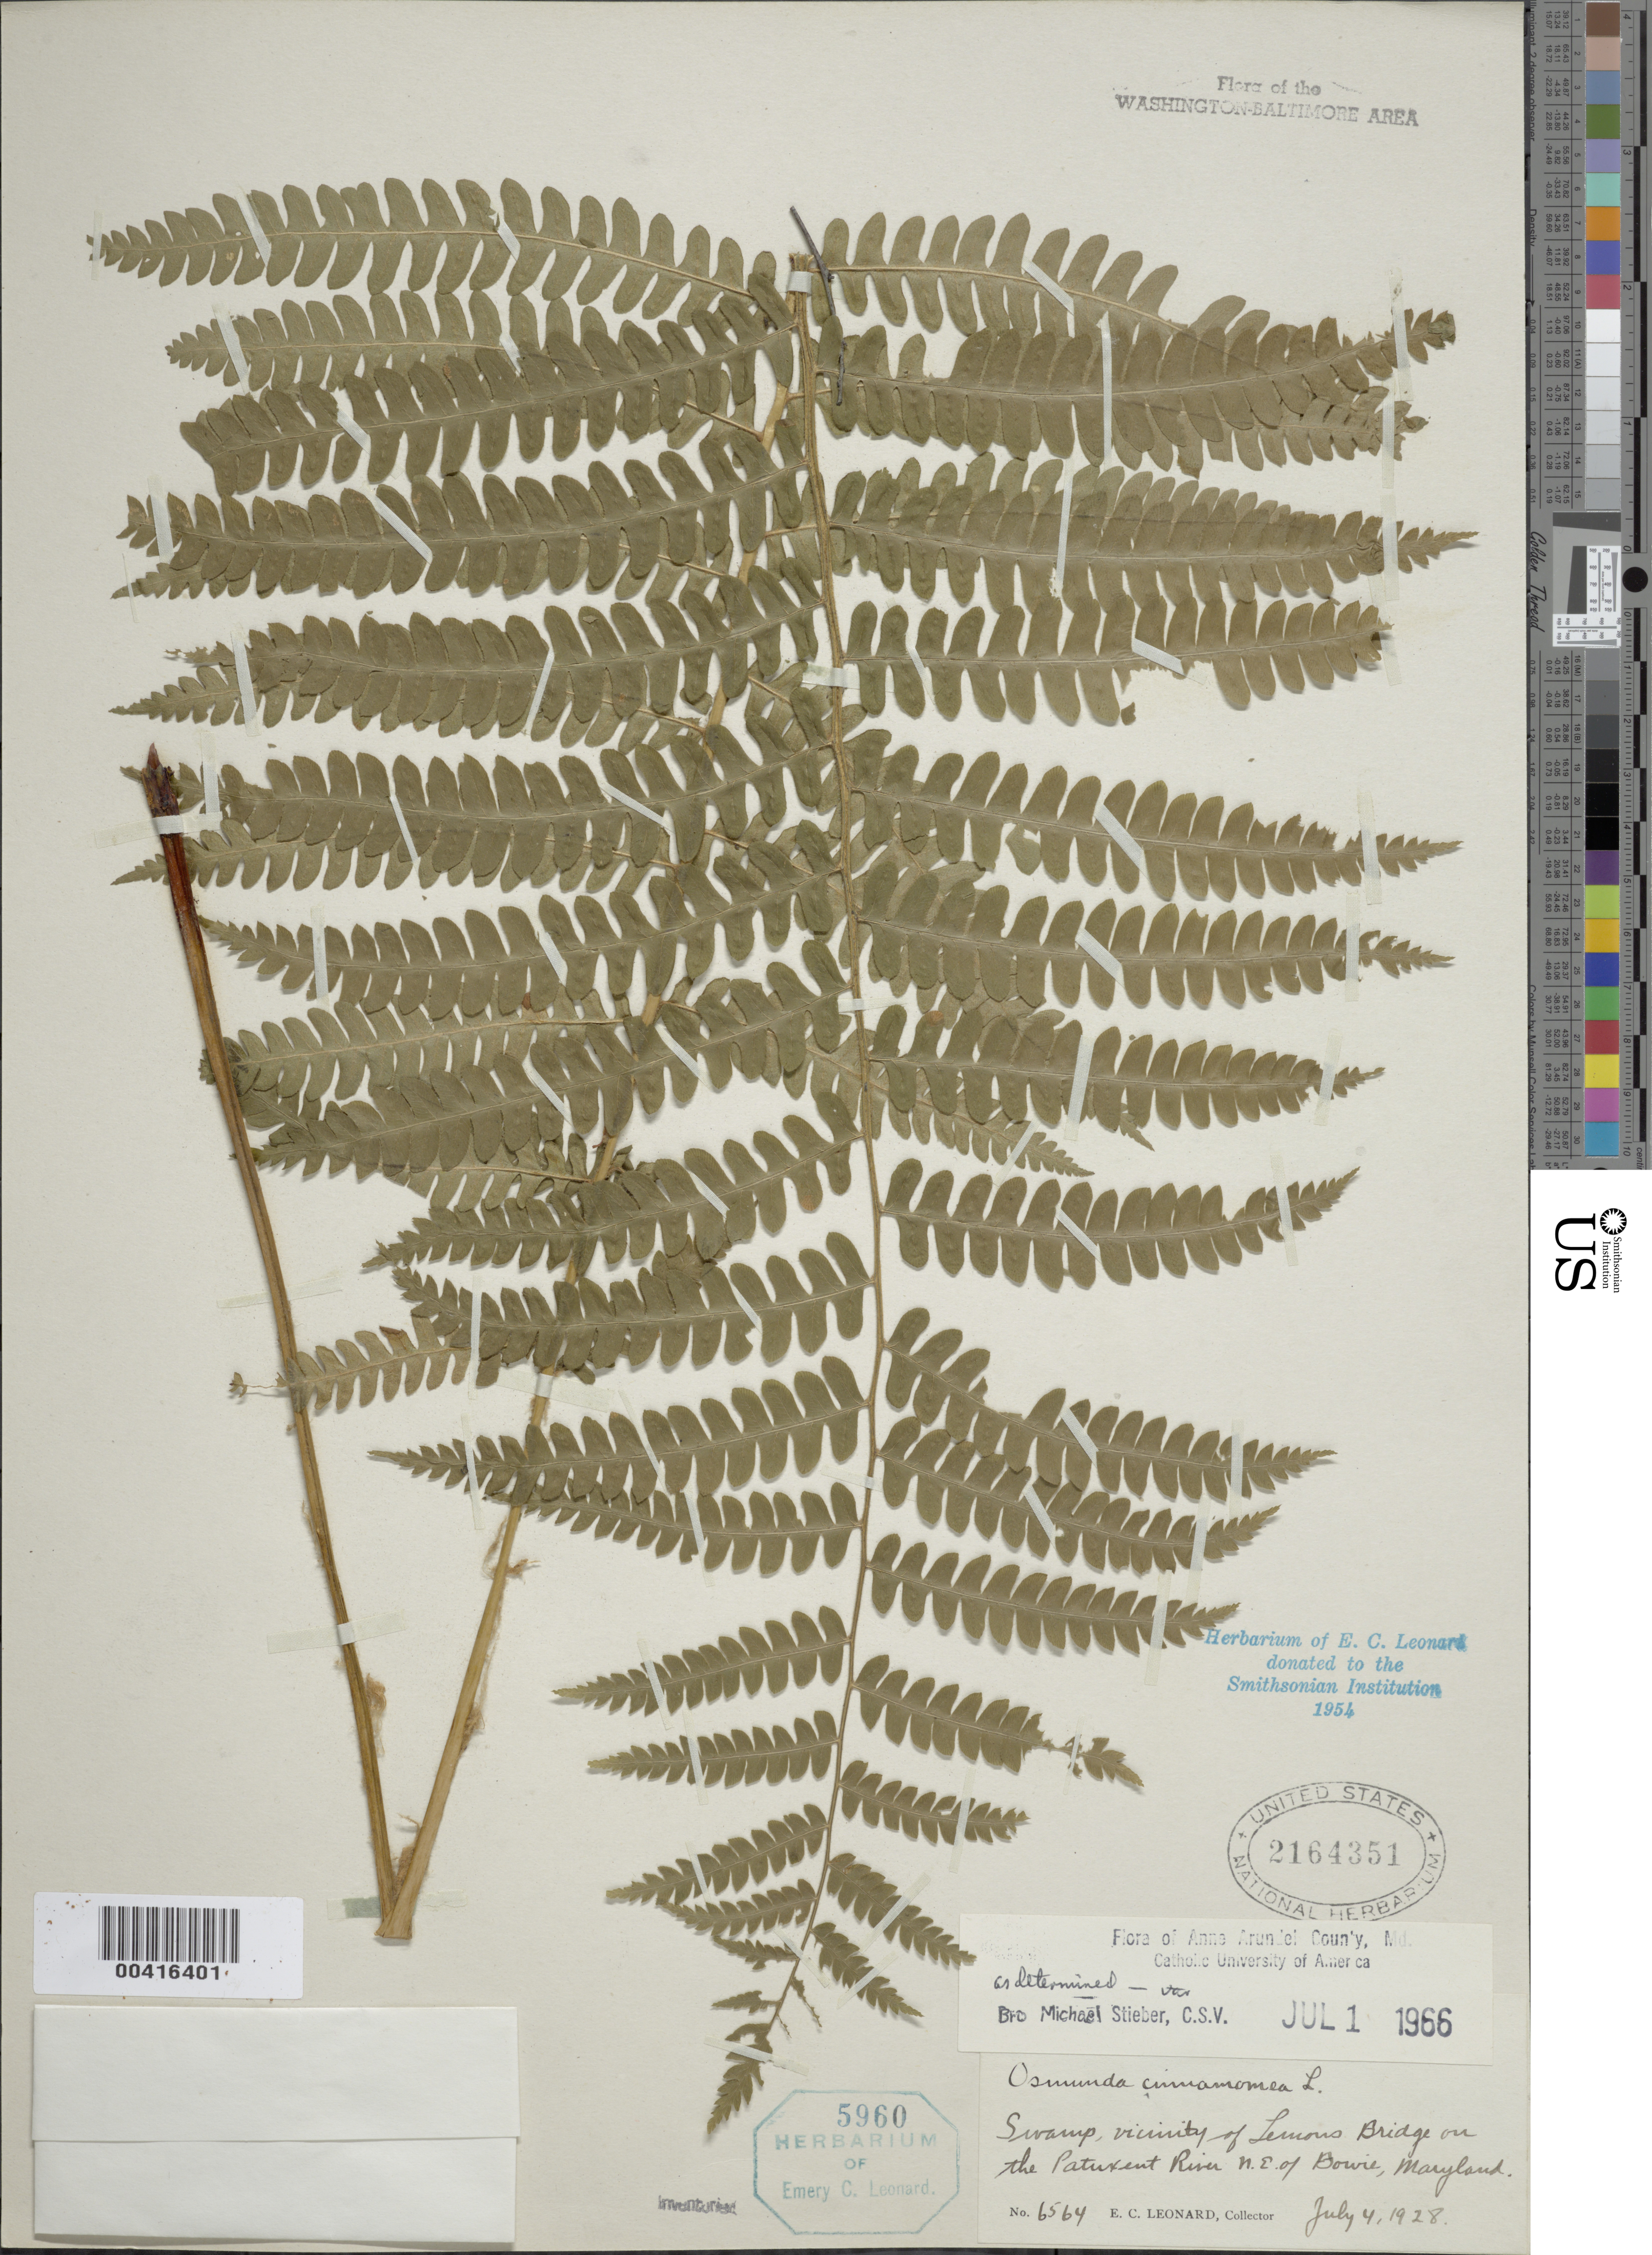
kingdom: Plantae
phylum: Tracheophyta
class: Polypodiopsida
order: Osmundales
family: Osmundaceae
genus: Osmundastrum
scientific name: Osmundastrum cinnamomeum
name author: (L.) C. Presl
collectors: E. C. Leonard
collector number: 6564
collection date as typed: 04 Jul 1928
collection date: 1928-07-04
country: United States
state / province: Maryland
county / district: Prince George's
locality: Lemons Bridge, Patuxent River, Bortheast of Bowie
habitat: Swamp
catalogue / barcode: US 2164351